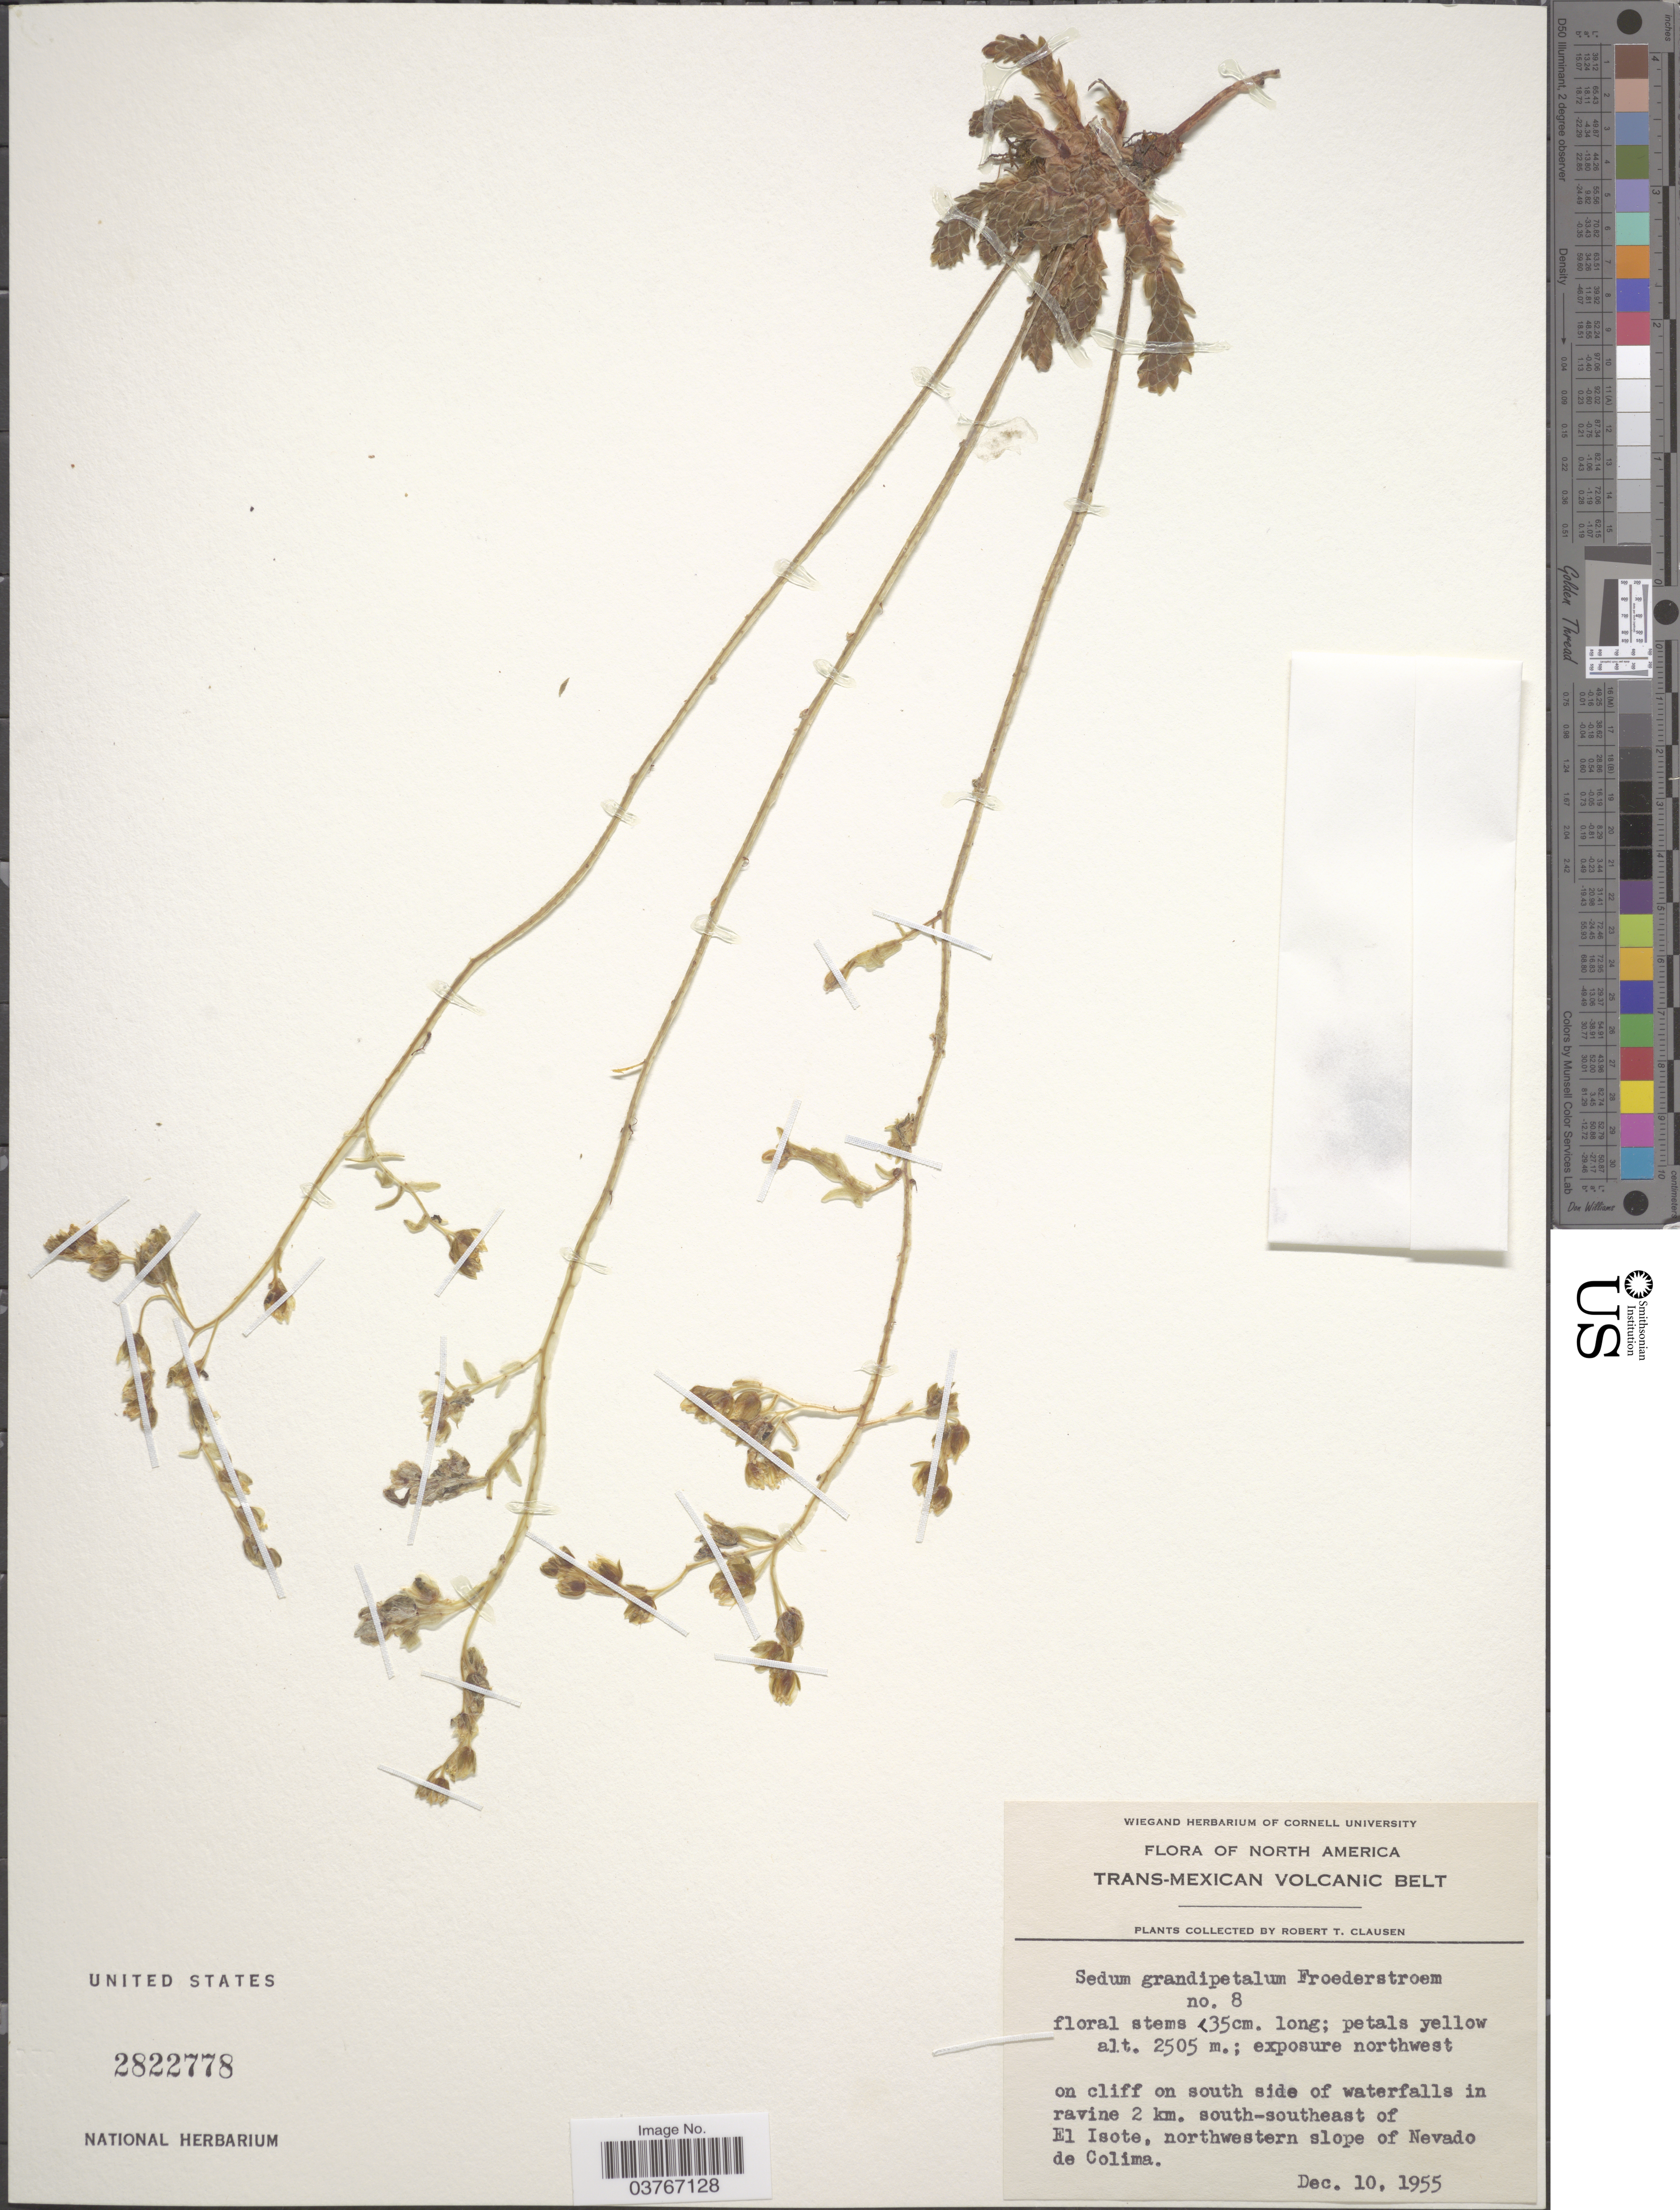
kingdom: Plantae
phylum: Tracheophyta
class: Magnoliopsida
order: Saxifragales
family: Crassulaceae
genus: Sedum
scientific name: Sedum grandipetalum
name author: Fröd.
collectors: R. T. Clausen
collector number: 8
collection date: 1955-12-10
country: Mexico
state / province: Colima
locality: Trans-Mexican Volcanic Belt. On cliff on south side of waterfalls in ravine 2 km. south-southeast of El Isote, northwestern slope of Nevado de Colima.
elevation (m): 2505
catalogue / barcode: US 2822778